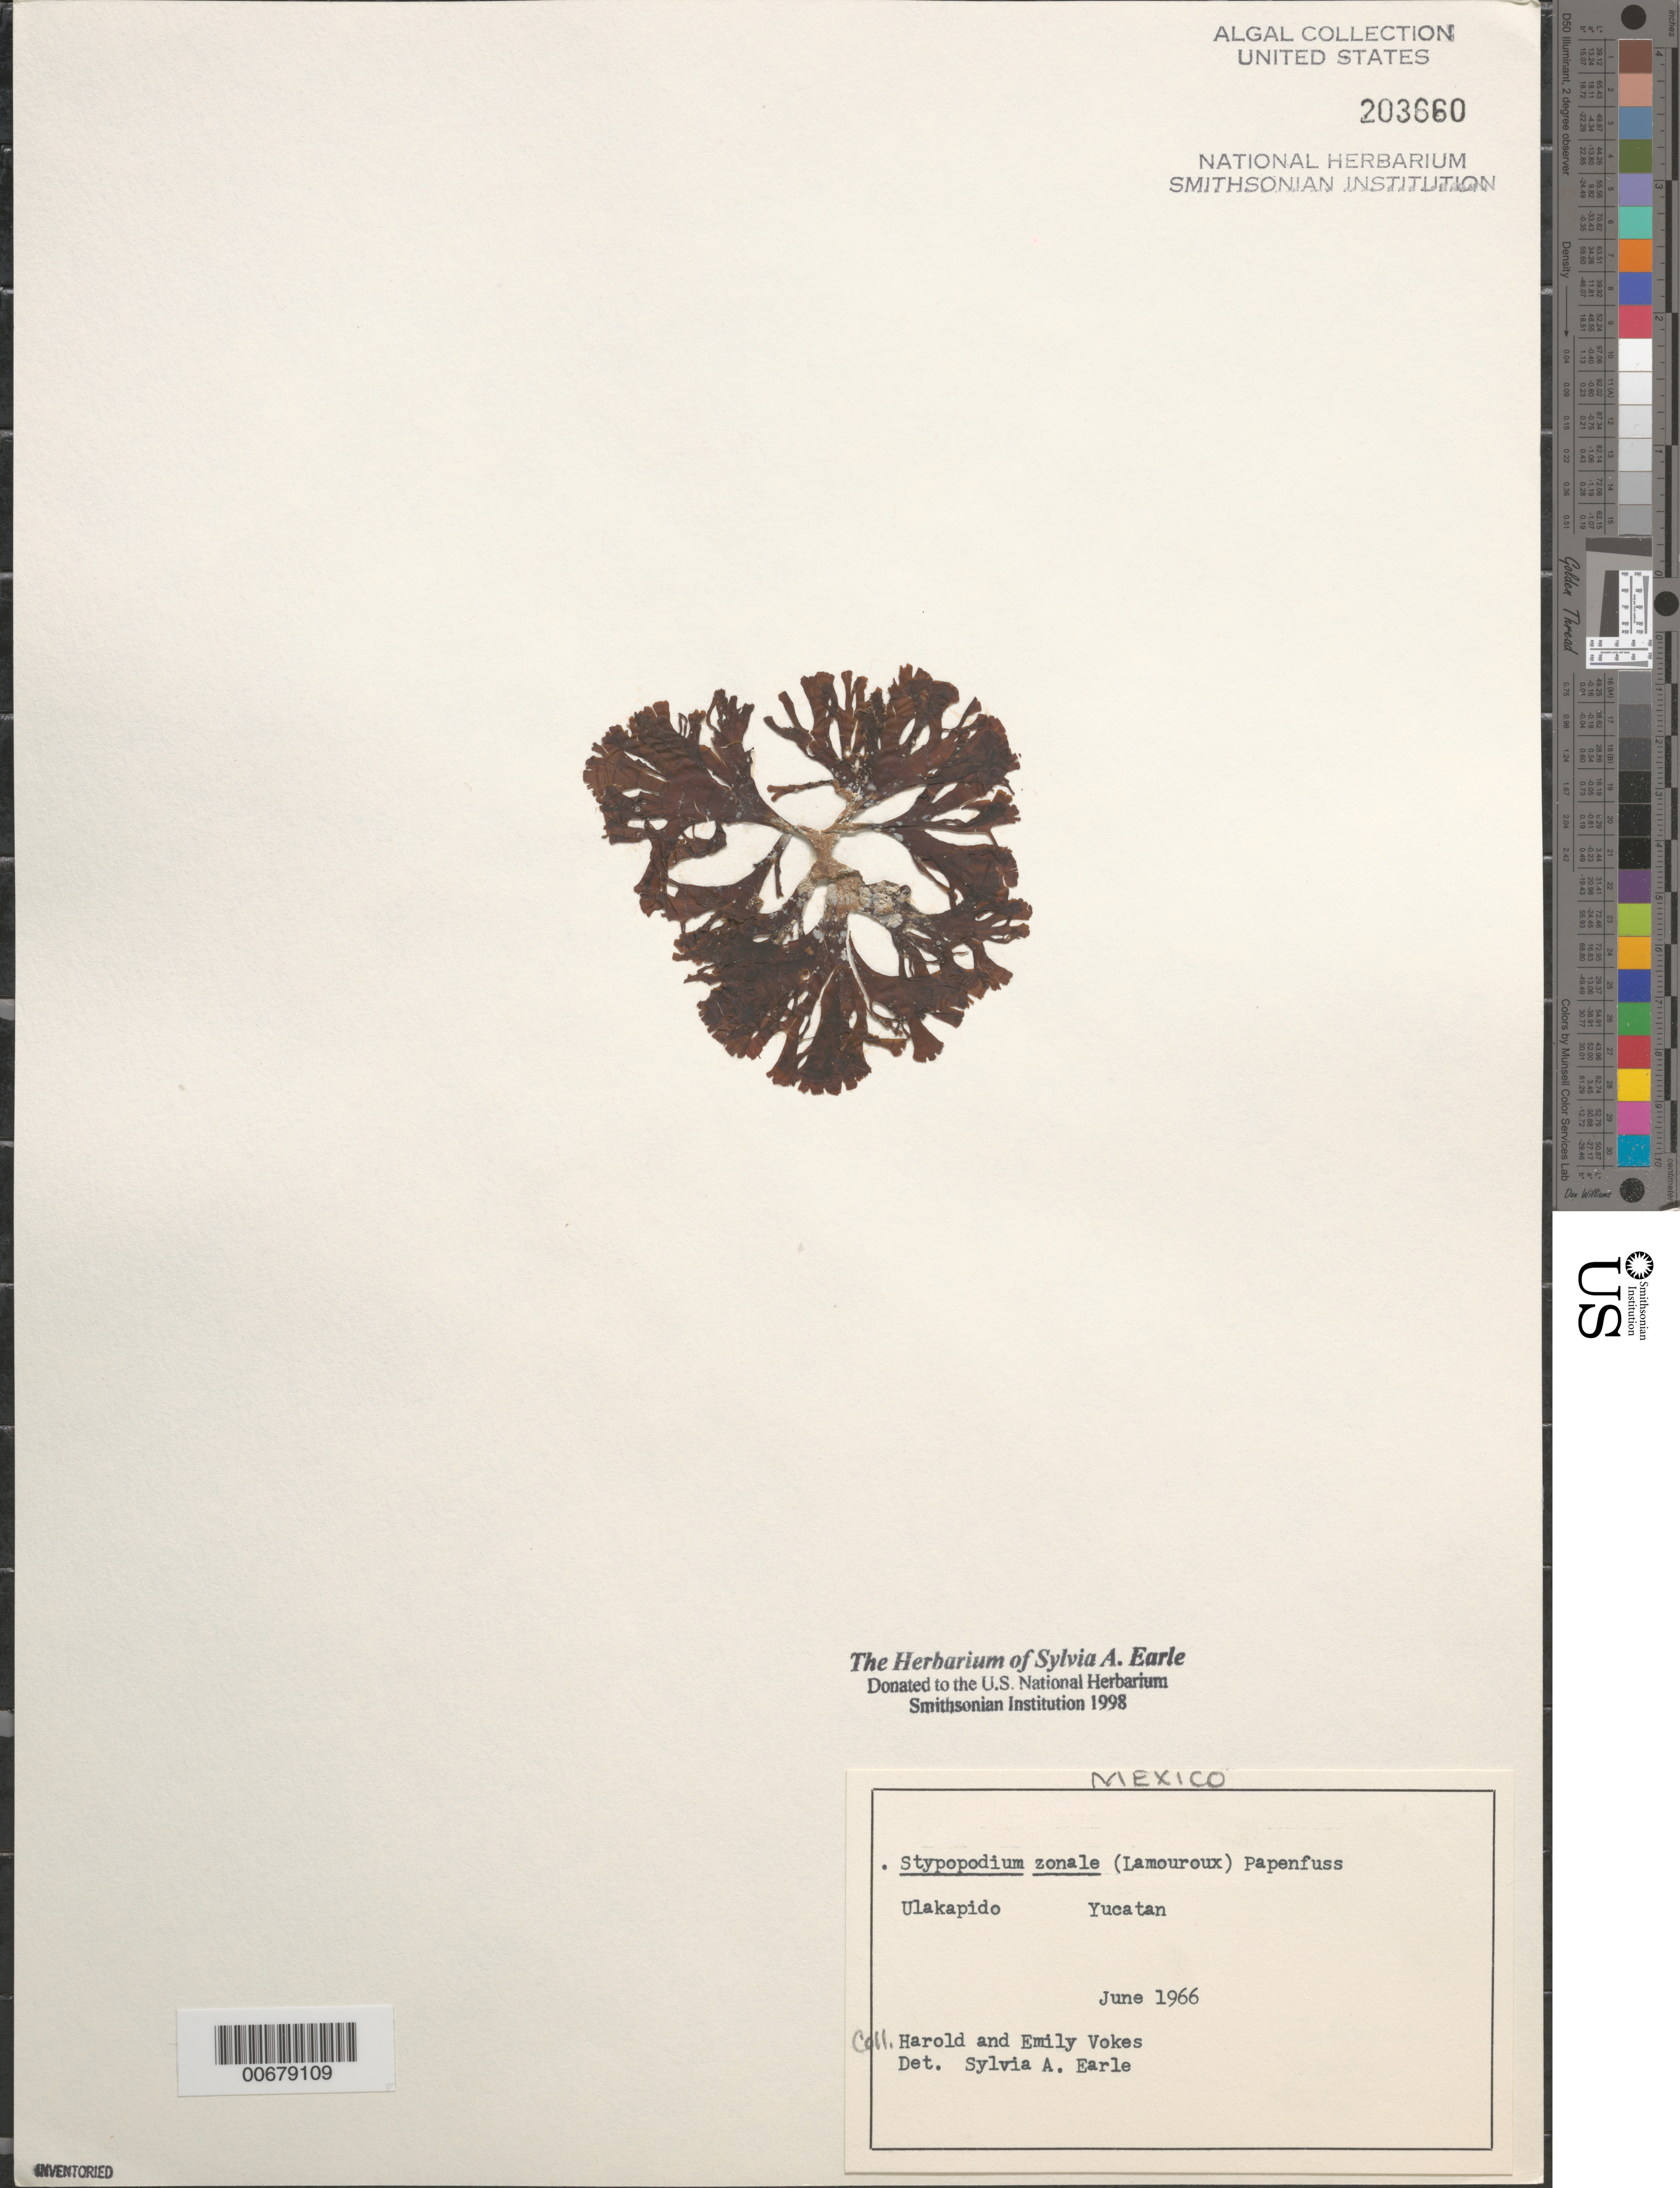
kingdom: Chromista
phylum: Ochrophyta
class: Phaeophyceae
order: Dictyotales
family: Dictyotaceae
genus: Stypopodium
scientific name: Stypopodium zonale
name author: (J.V.Lamouroux) Papenf.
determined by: Earle, S. A.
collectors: H. Vokes & E. Vokes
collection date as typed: Jun 1966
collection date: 1966-06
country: Mexico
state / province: Yucatán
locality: Ulakapido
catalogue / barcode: US 203660